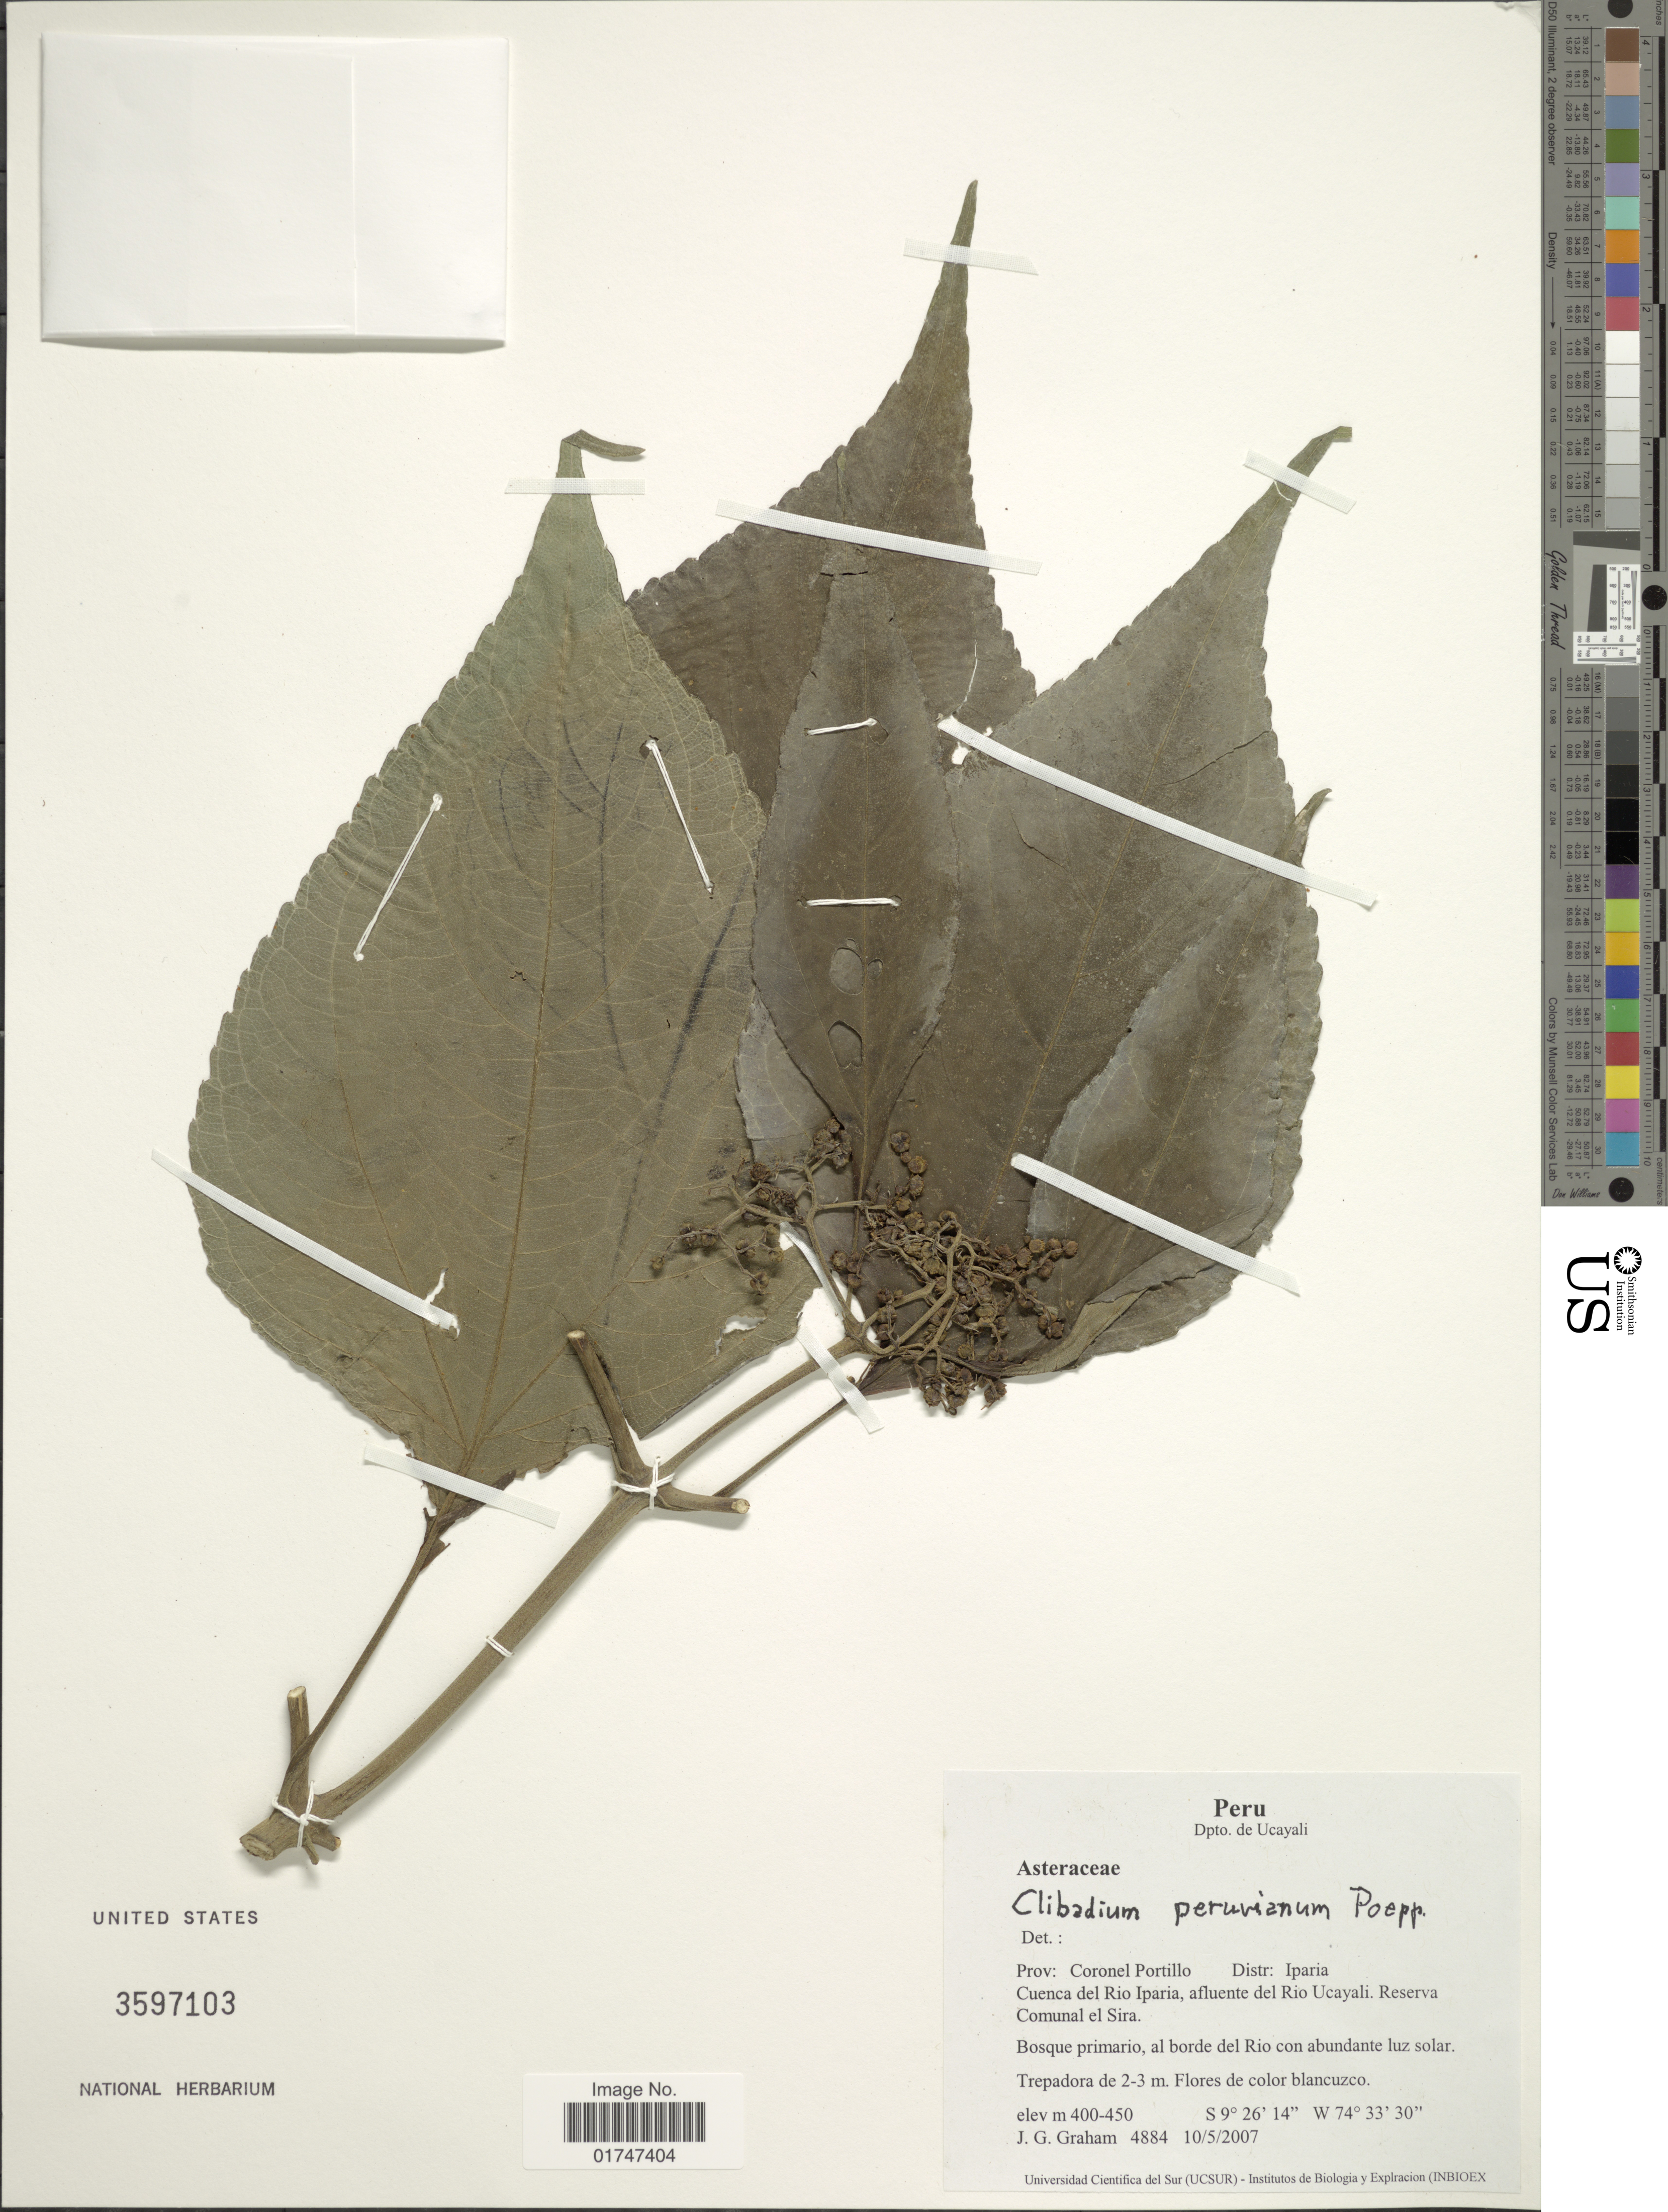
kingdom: Plantae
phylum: Tracheophyta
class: Magnoliopsida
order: Asterales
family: Asteraceae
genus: Ichthyothere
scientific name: Ichthyothere peruviana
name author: Baker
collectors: J. Graham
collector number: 4884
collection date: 2007-05-10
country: Peru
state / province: Ucayali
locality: Dpto. de Ucayali. Prov: Coronel Portillo. Distr: Iparia. Cuenca del Rio Iparia, afluente del Rio Ucayali. Reserva Comunal el Sira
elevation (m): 400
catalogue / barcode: US 3597103